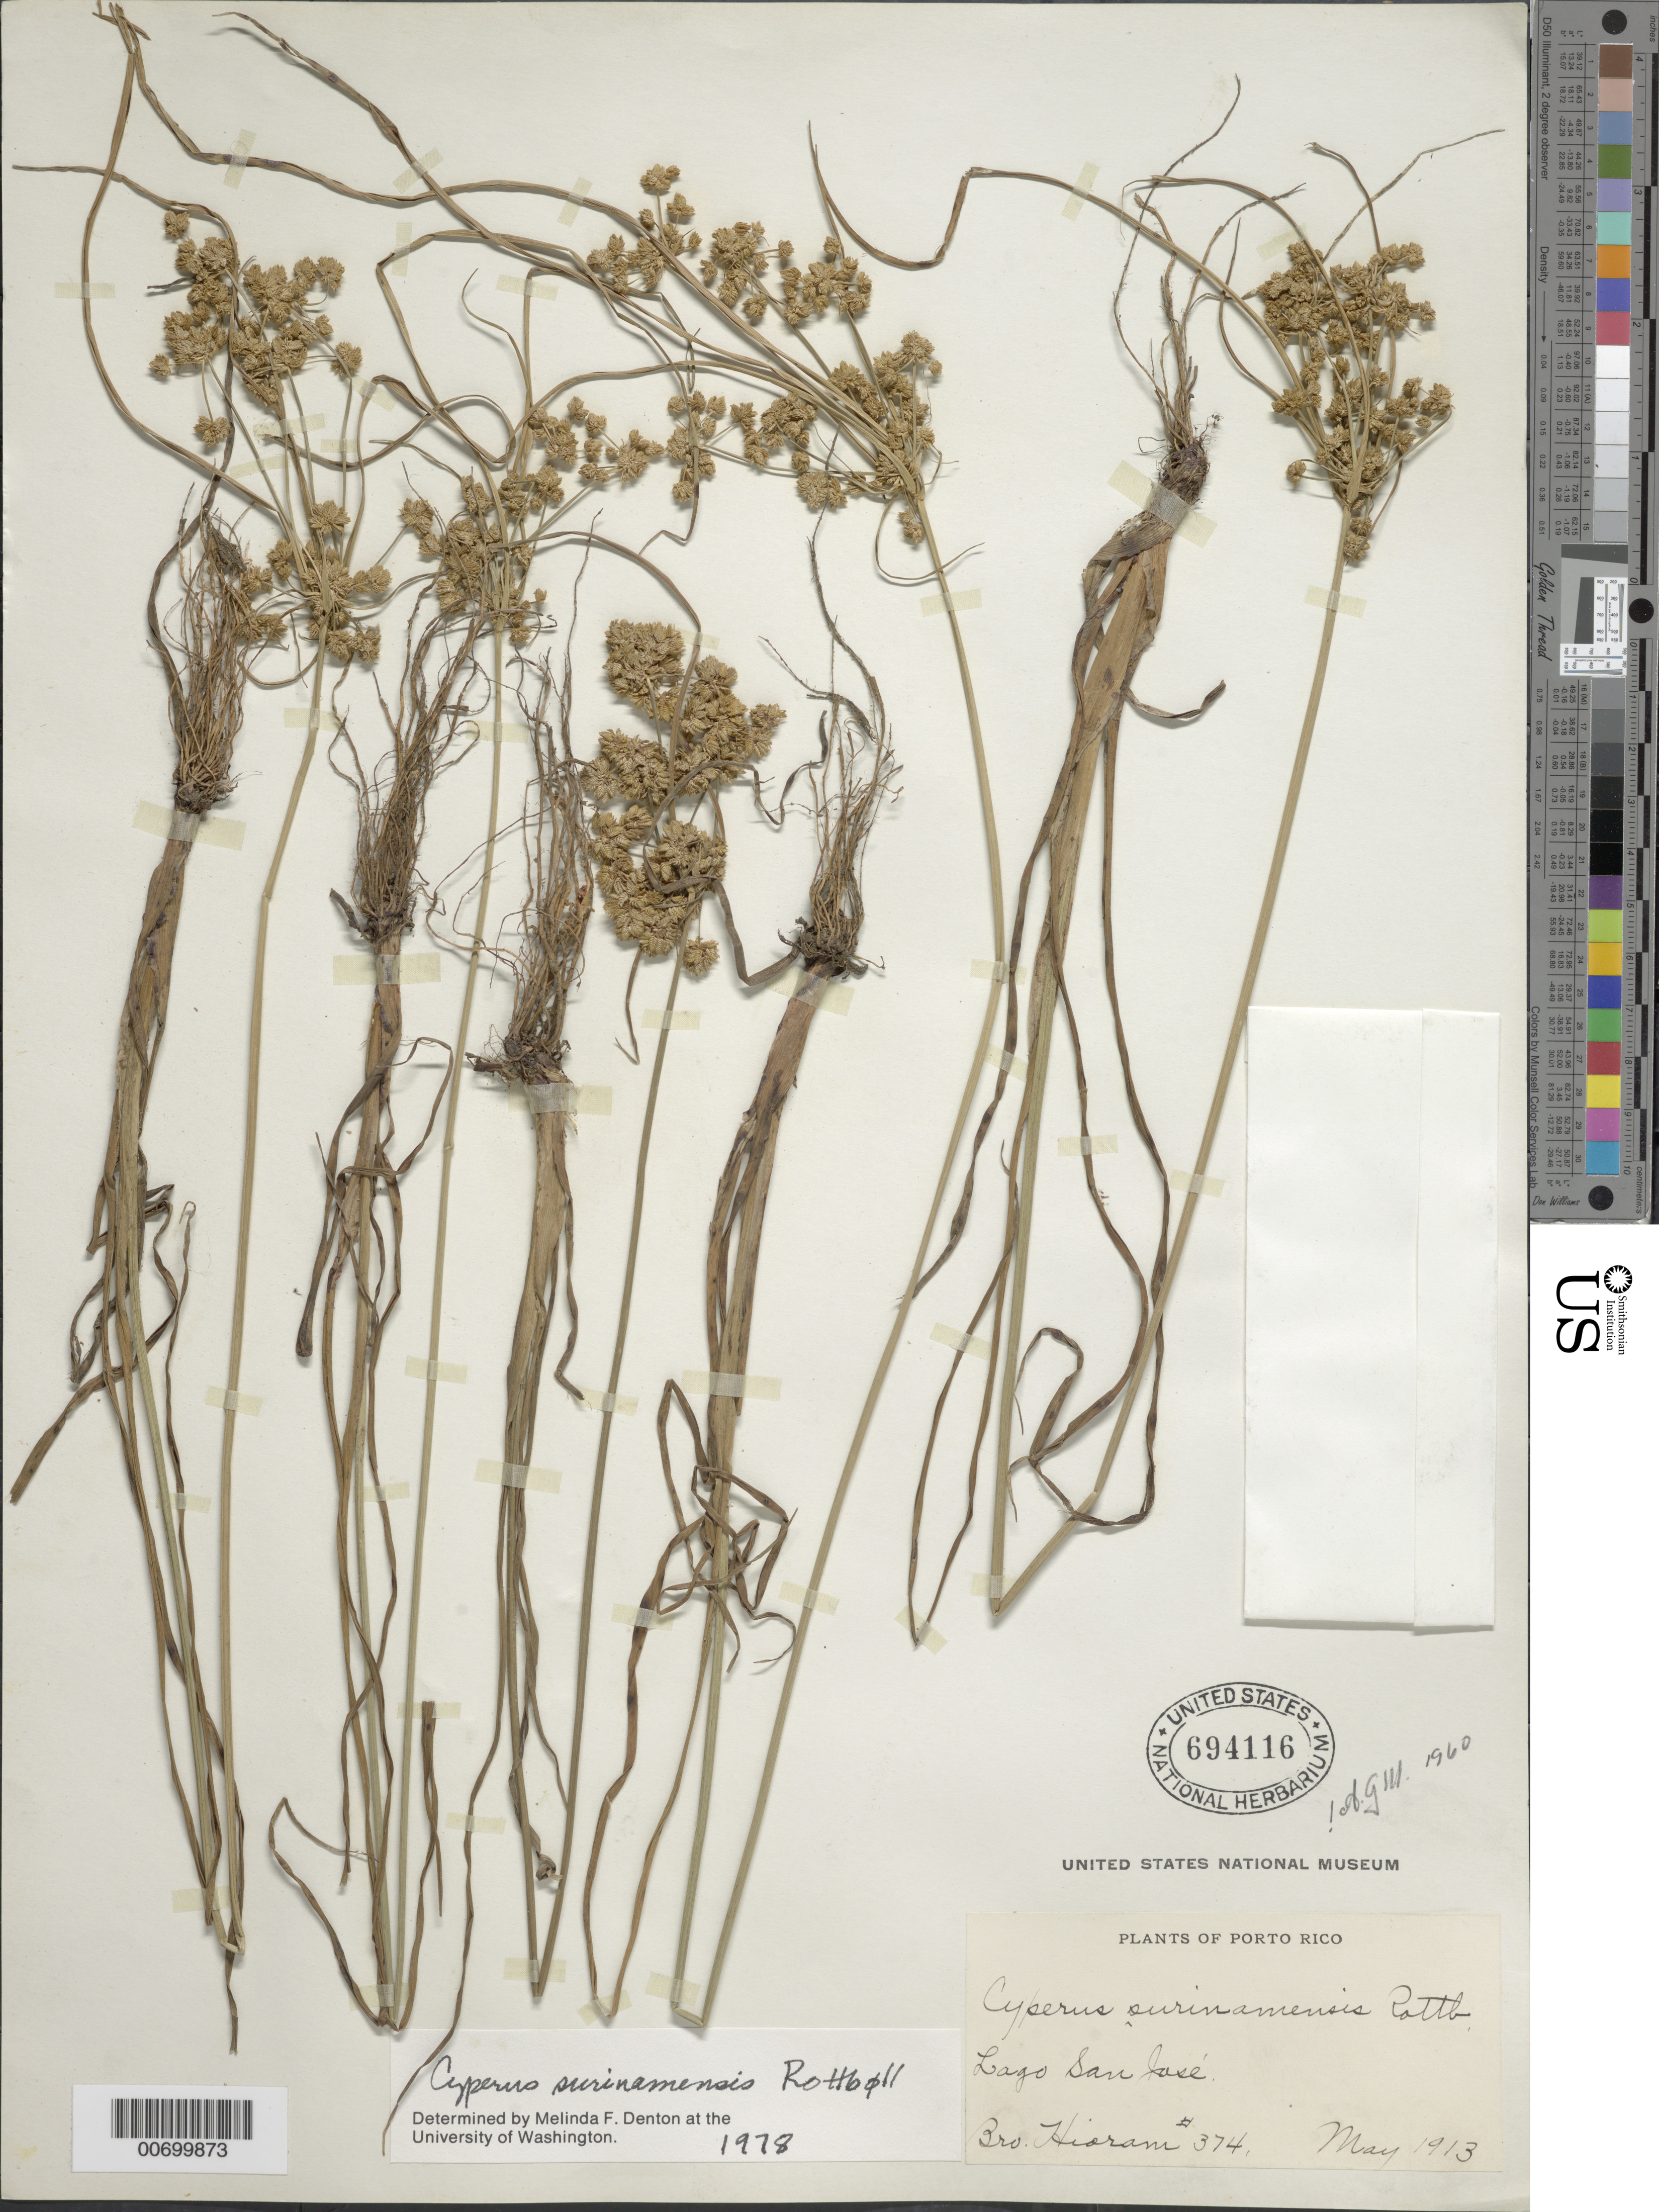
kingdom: Plantae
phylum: Tracheophyta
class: Liliopsida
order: Poales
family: Cyperaceae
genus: Cyperus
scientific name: Cyperus surinamensis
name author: Rottb.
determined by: Denton, M. F.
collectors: Bro. Hioram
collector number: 374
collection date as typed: May 1913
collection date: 1913-05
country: Puerto Rico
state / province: San Juan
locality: Laguna San Jose.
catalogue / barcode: US 694116